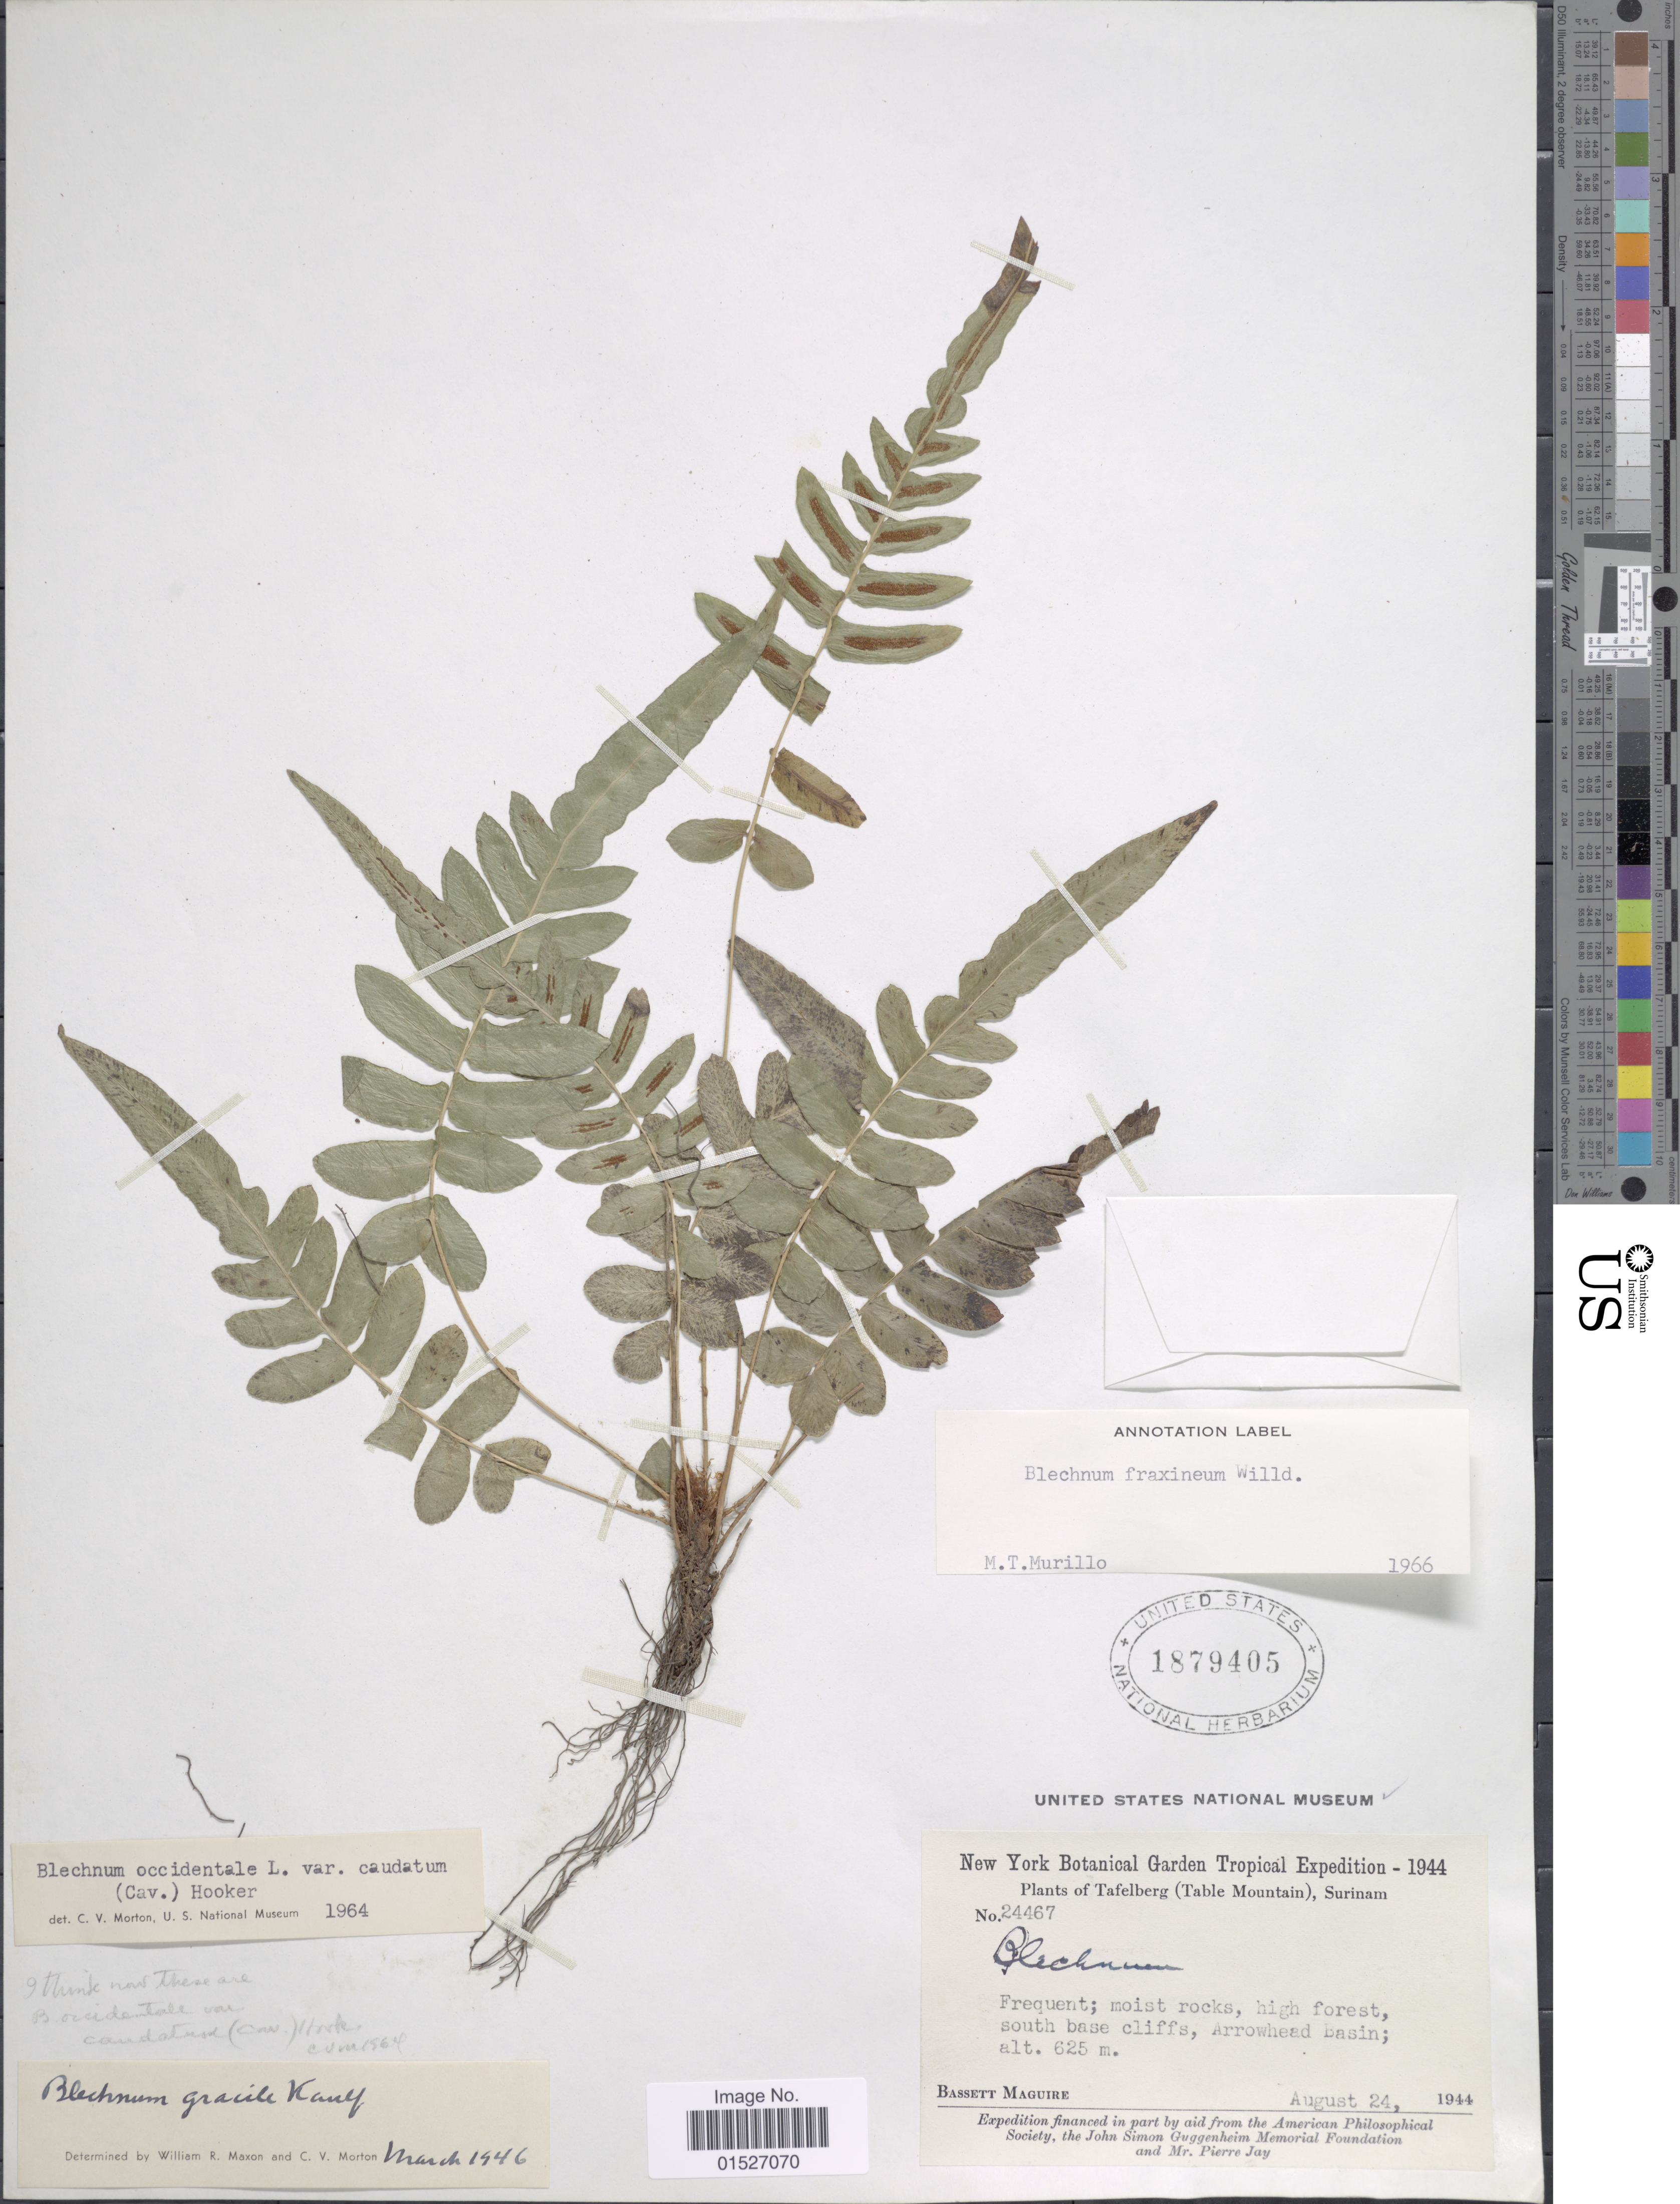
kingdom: Plantae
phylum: Tracheophyta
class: Polypodiopsida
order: Polypodiales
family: Blechnaceae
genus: Blechnum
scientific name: Blechnum sp.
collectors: B. Maguire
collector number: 24467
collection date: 1944-08-24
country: Suriname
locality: Tafelberg ( Table Mountain), Arrowhead Basin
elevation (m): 625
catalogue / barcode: US 1879405